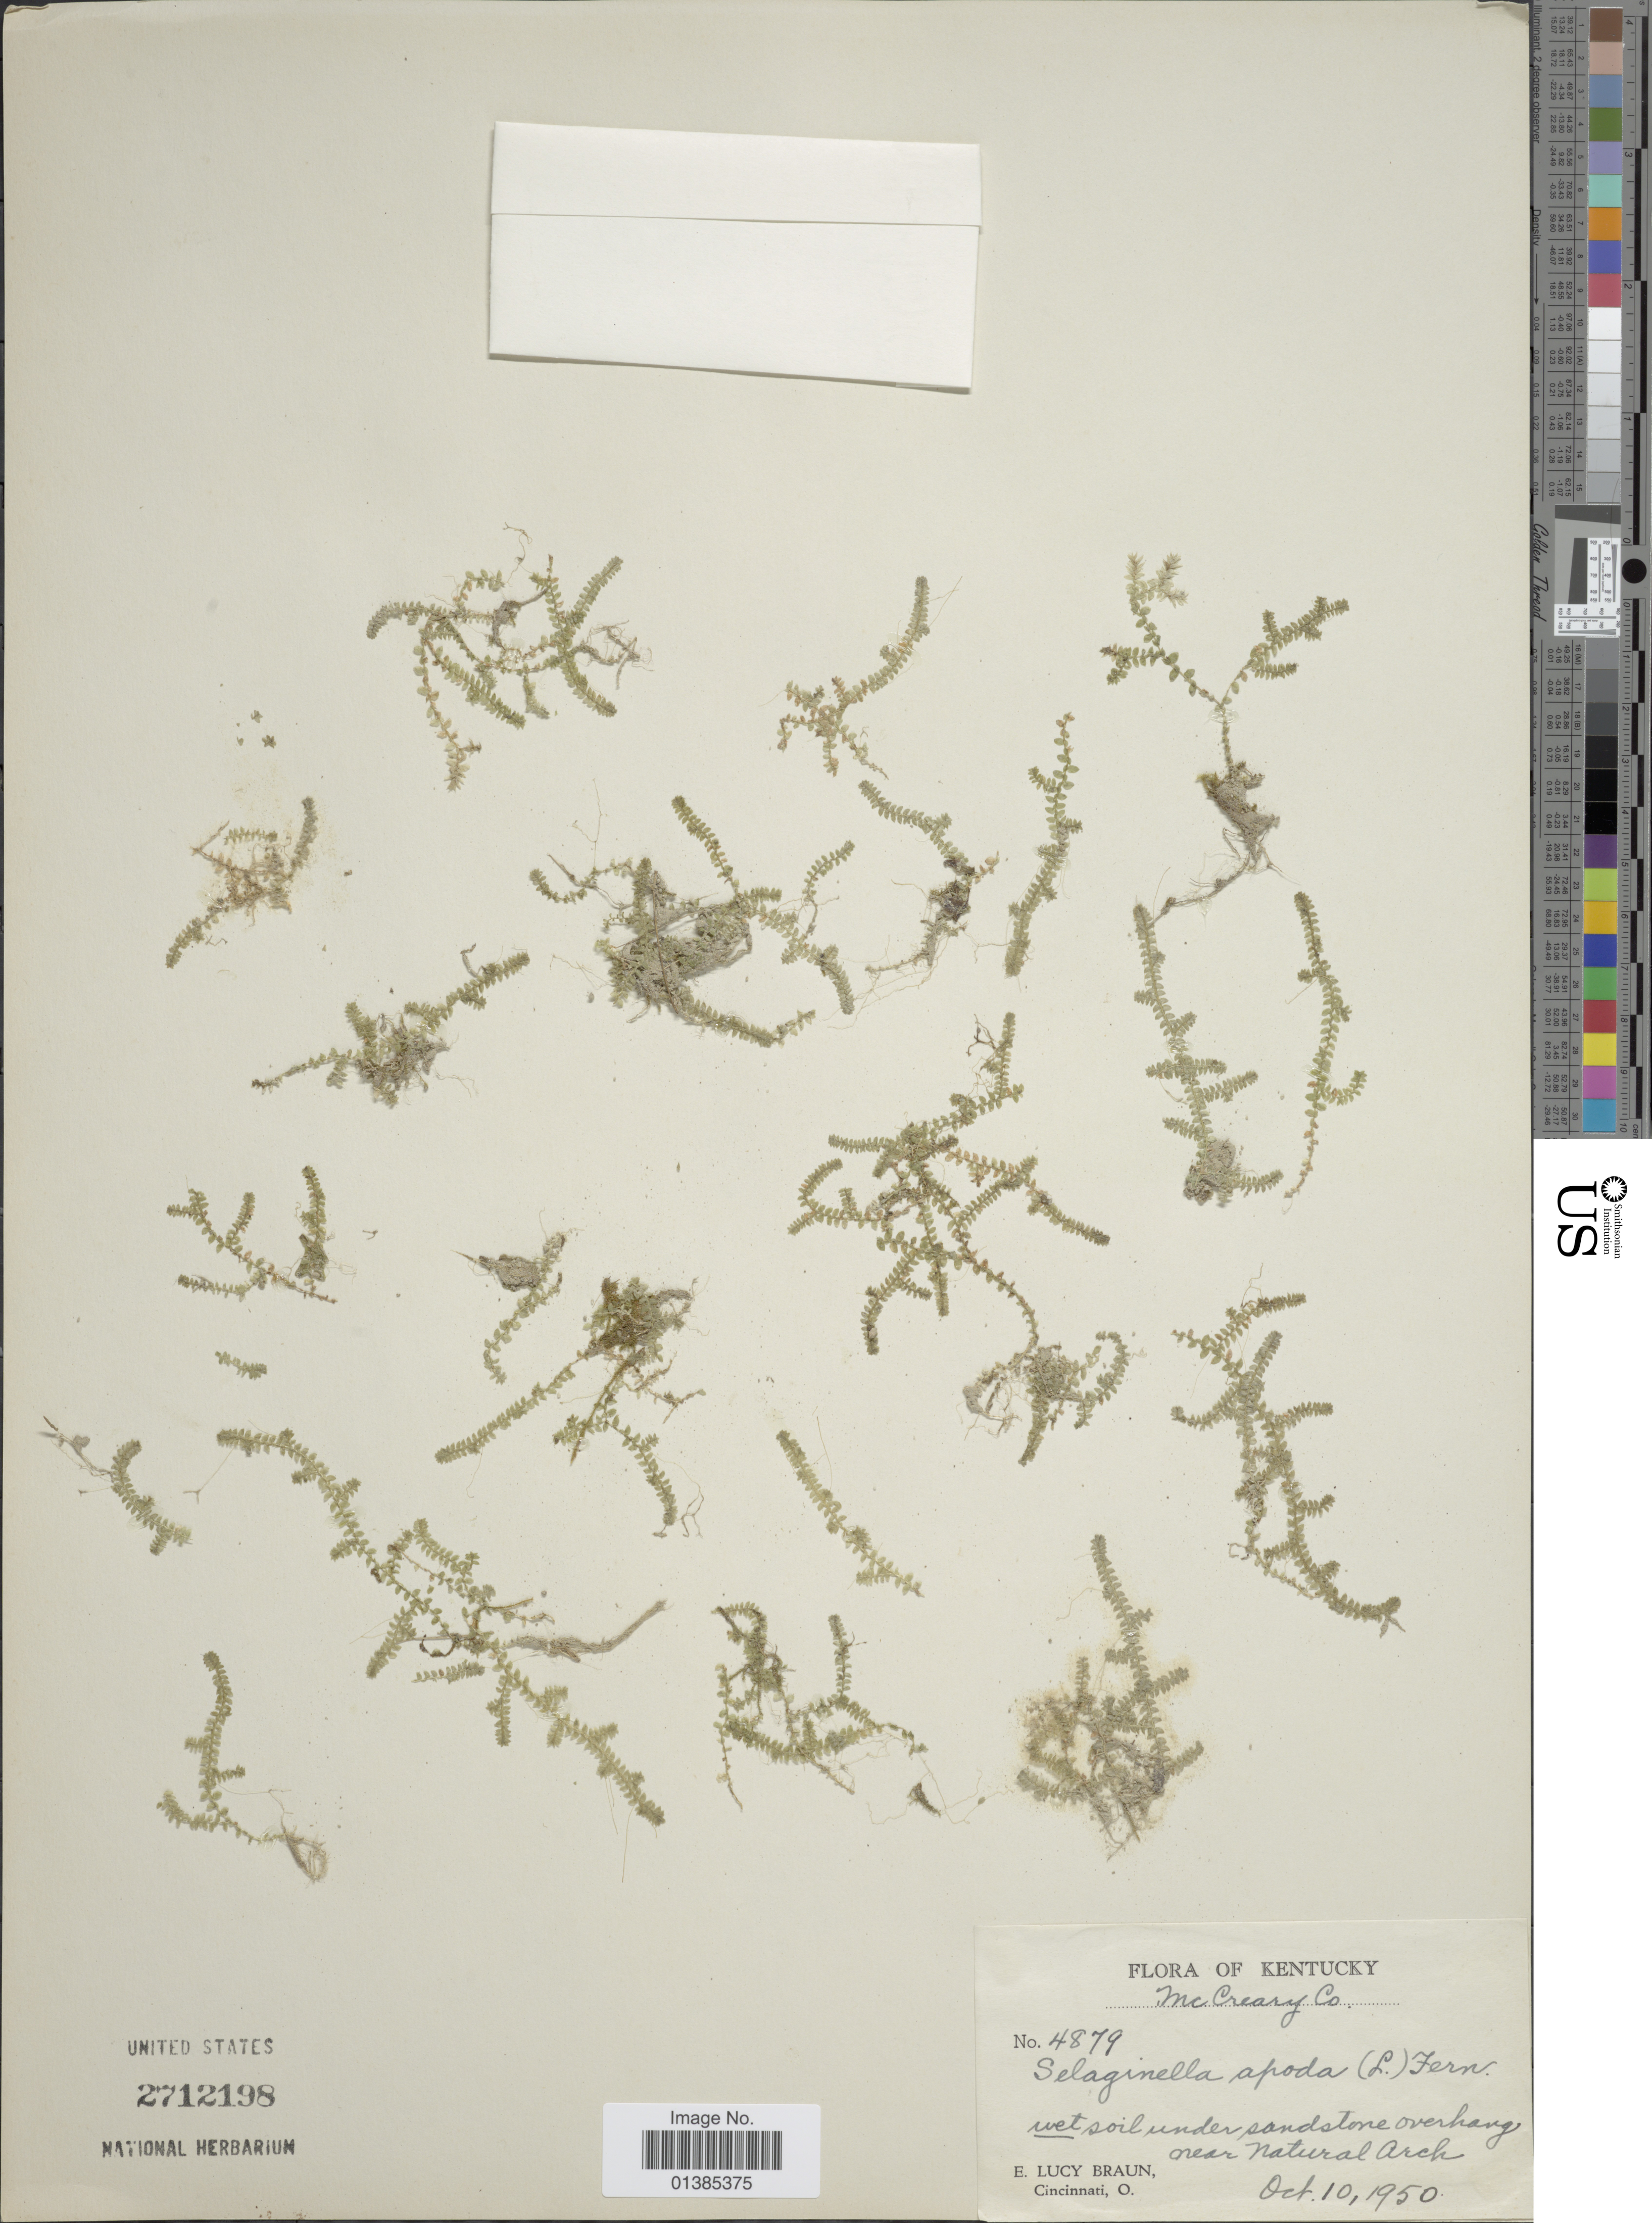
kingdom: Plantae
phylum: Tracheophyta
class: Lycopodiopsida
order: Selaginellales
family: Selaginellaceae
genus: Selaginella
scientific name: Selaginella apus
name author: Spring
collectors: E. L. Braun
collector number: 4879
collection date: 1950-10-10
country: United States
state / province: Kentucky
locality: Mc Creary Co. Wet soil under sandstone overhang near Natural Arch.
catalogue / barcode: US 2712198